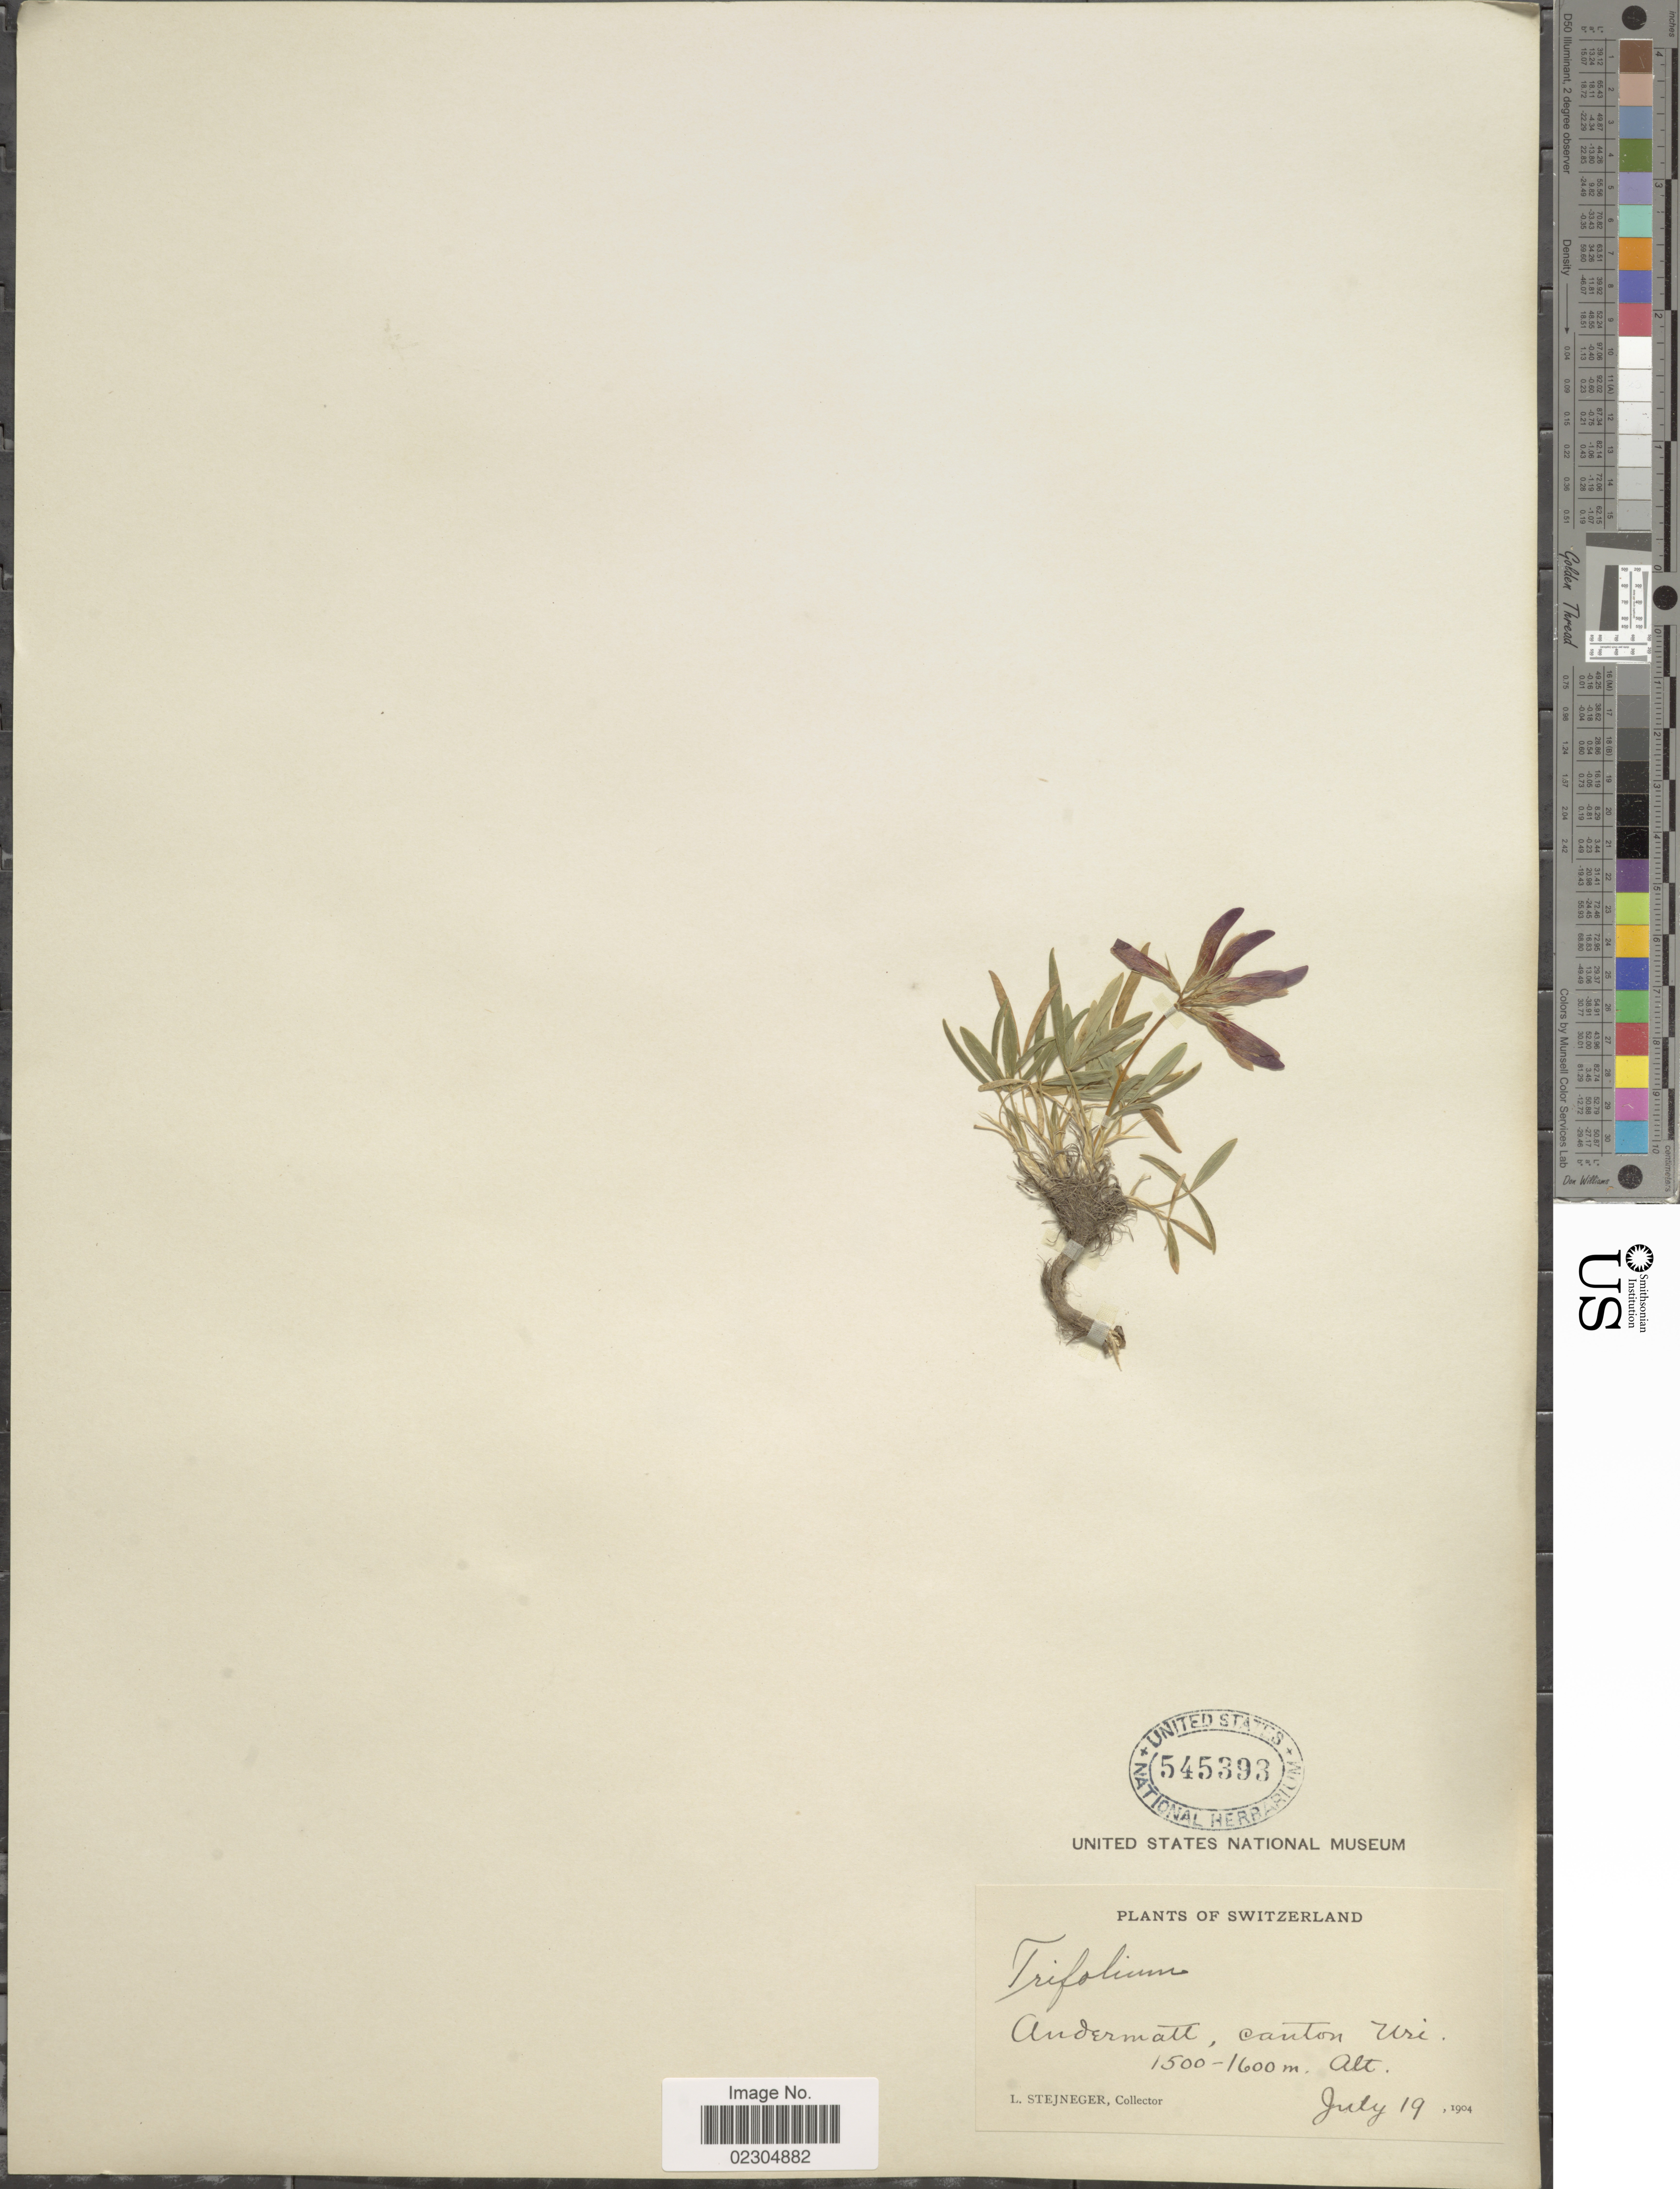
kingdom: Plantae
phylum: Tracheophyta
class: Magnoliopsida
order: Fabales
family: Fabaceae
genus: Trifolium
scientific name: Trifolium sp.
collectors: L. Stejneger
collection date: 1904-07-19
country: Switzerland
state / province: Uri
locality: Andermalt, canton Uri.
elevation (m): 1500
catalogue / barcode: US 545393